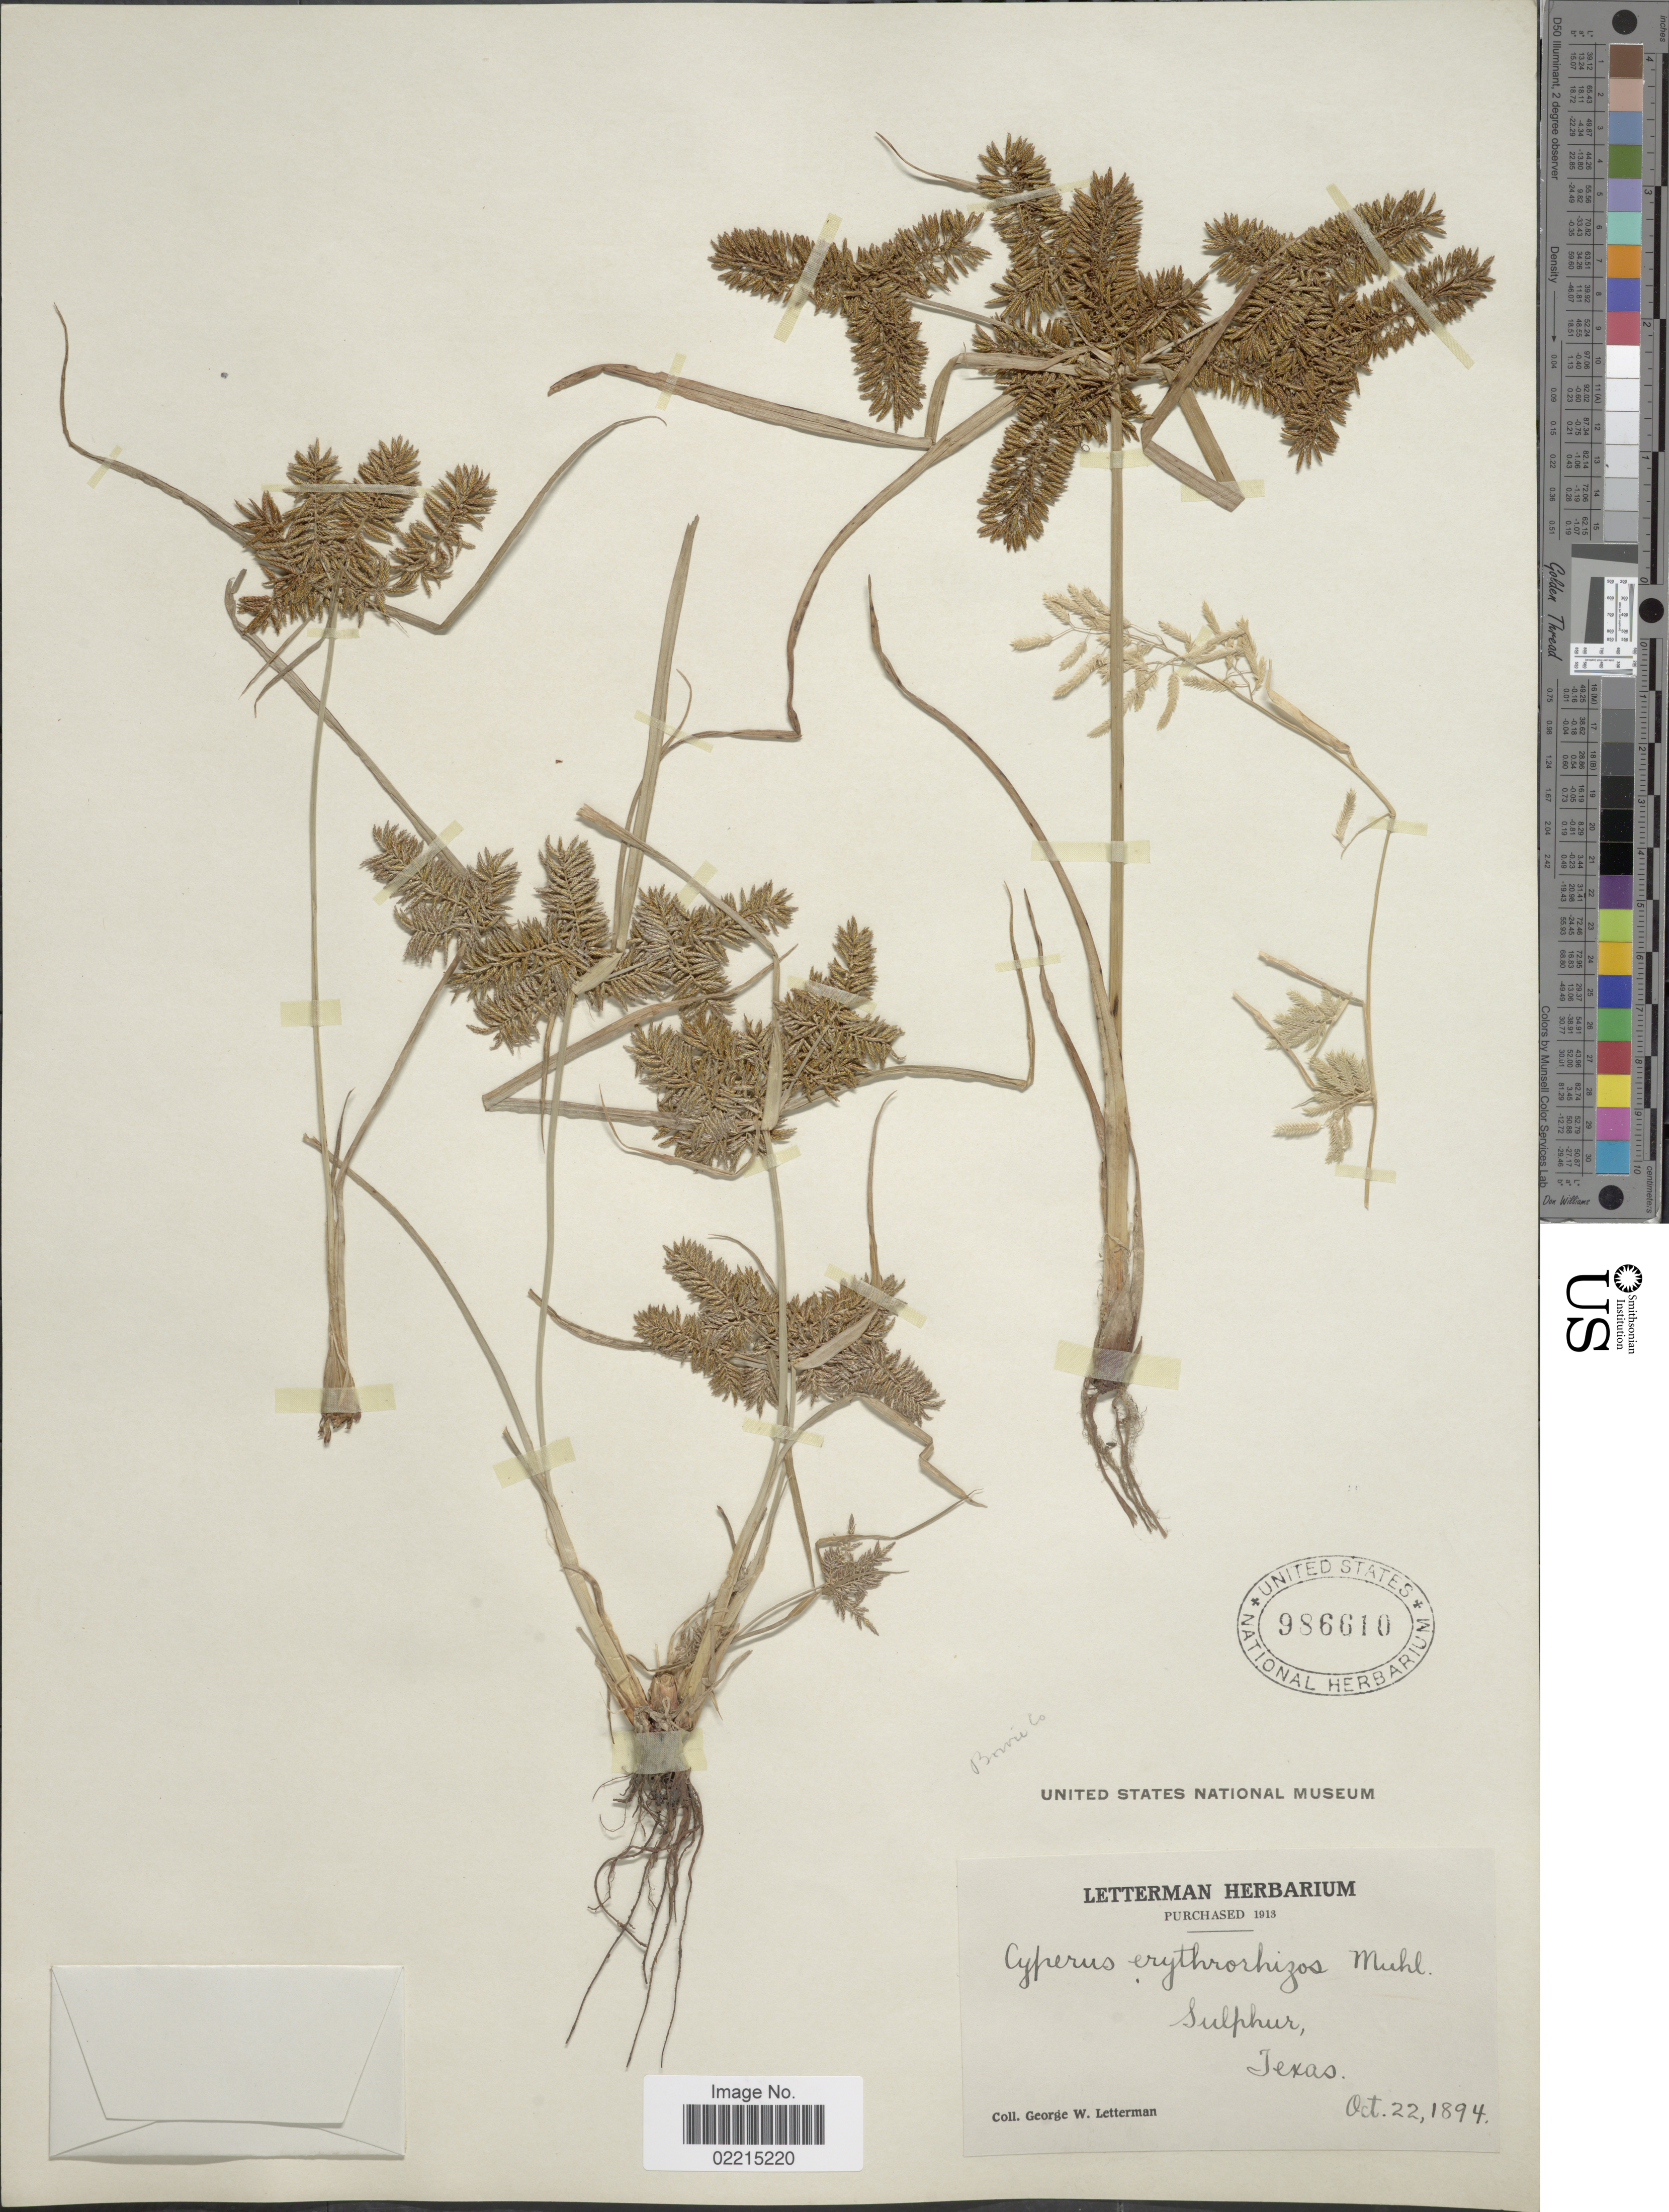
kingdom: Plantae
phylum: Tracheophyta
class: Liliopsida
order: Poales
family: Cyperaceae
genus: Cyperus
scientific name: Cyperus erythrorhizos Muhl.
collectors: G. W. Letterman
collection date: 1894-10-22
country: United States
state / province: Texas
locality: Sulphur, Bonnie Co.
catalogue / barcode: US 986610